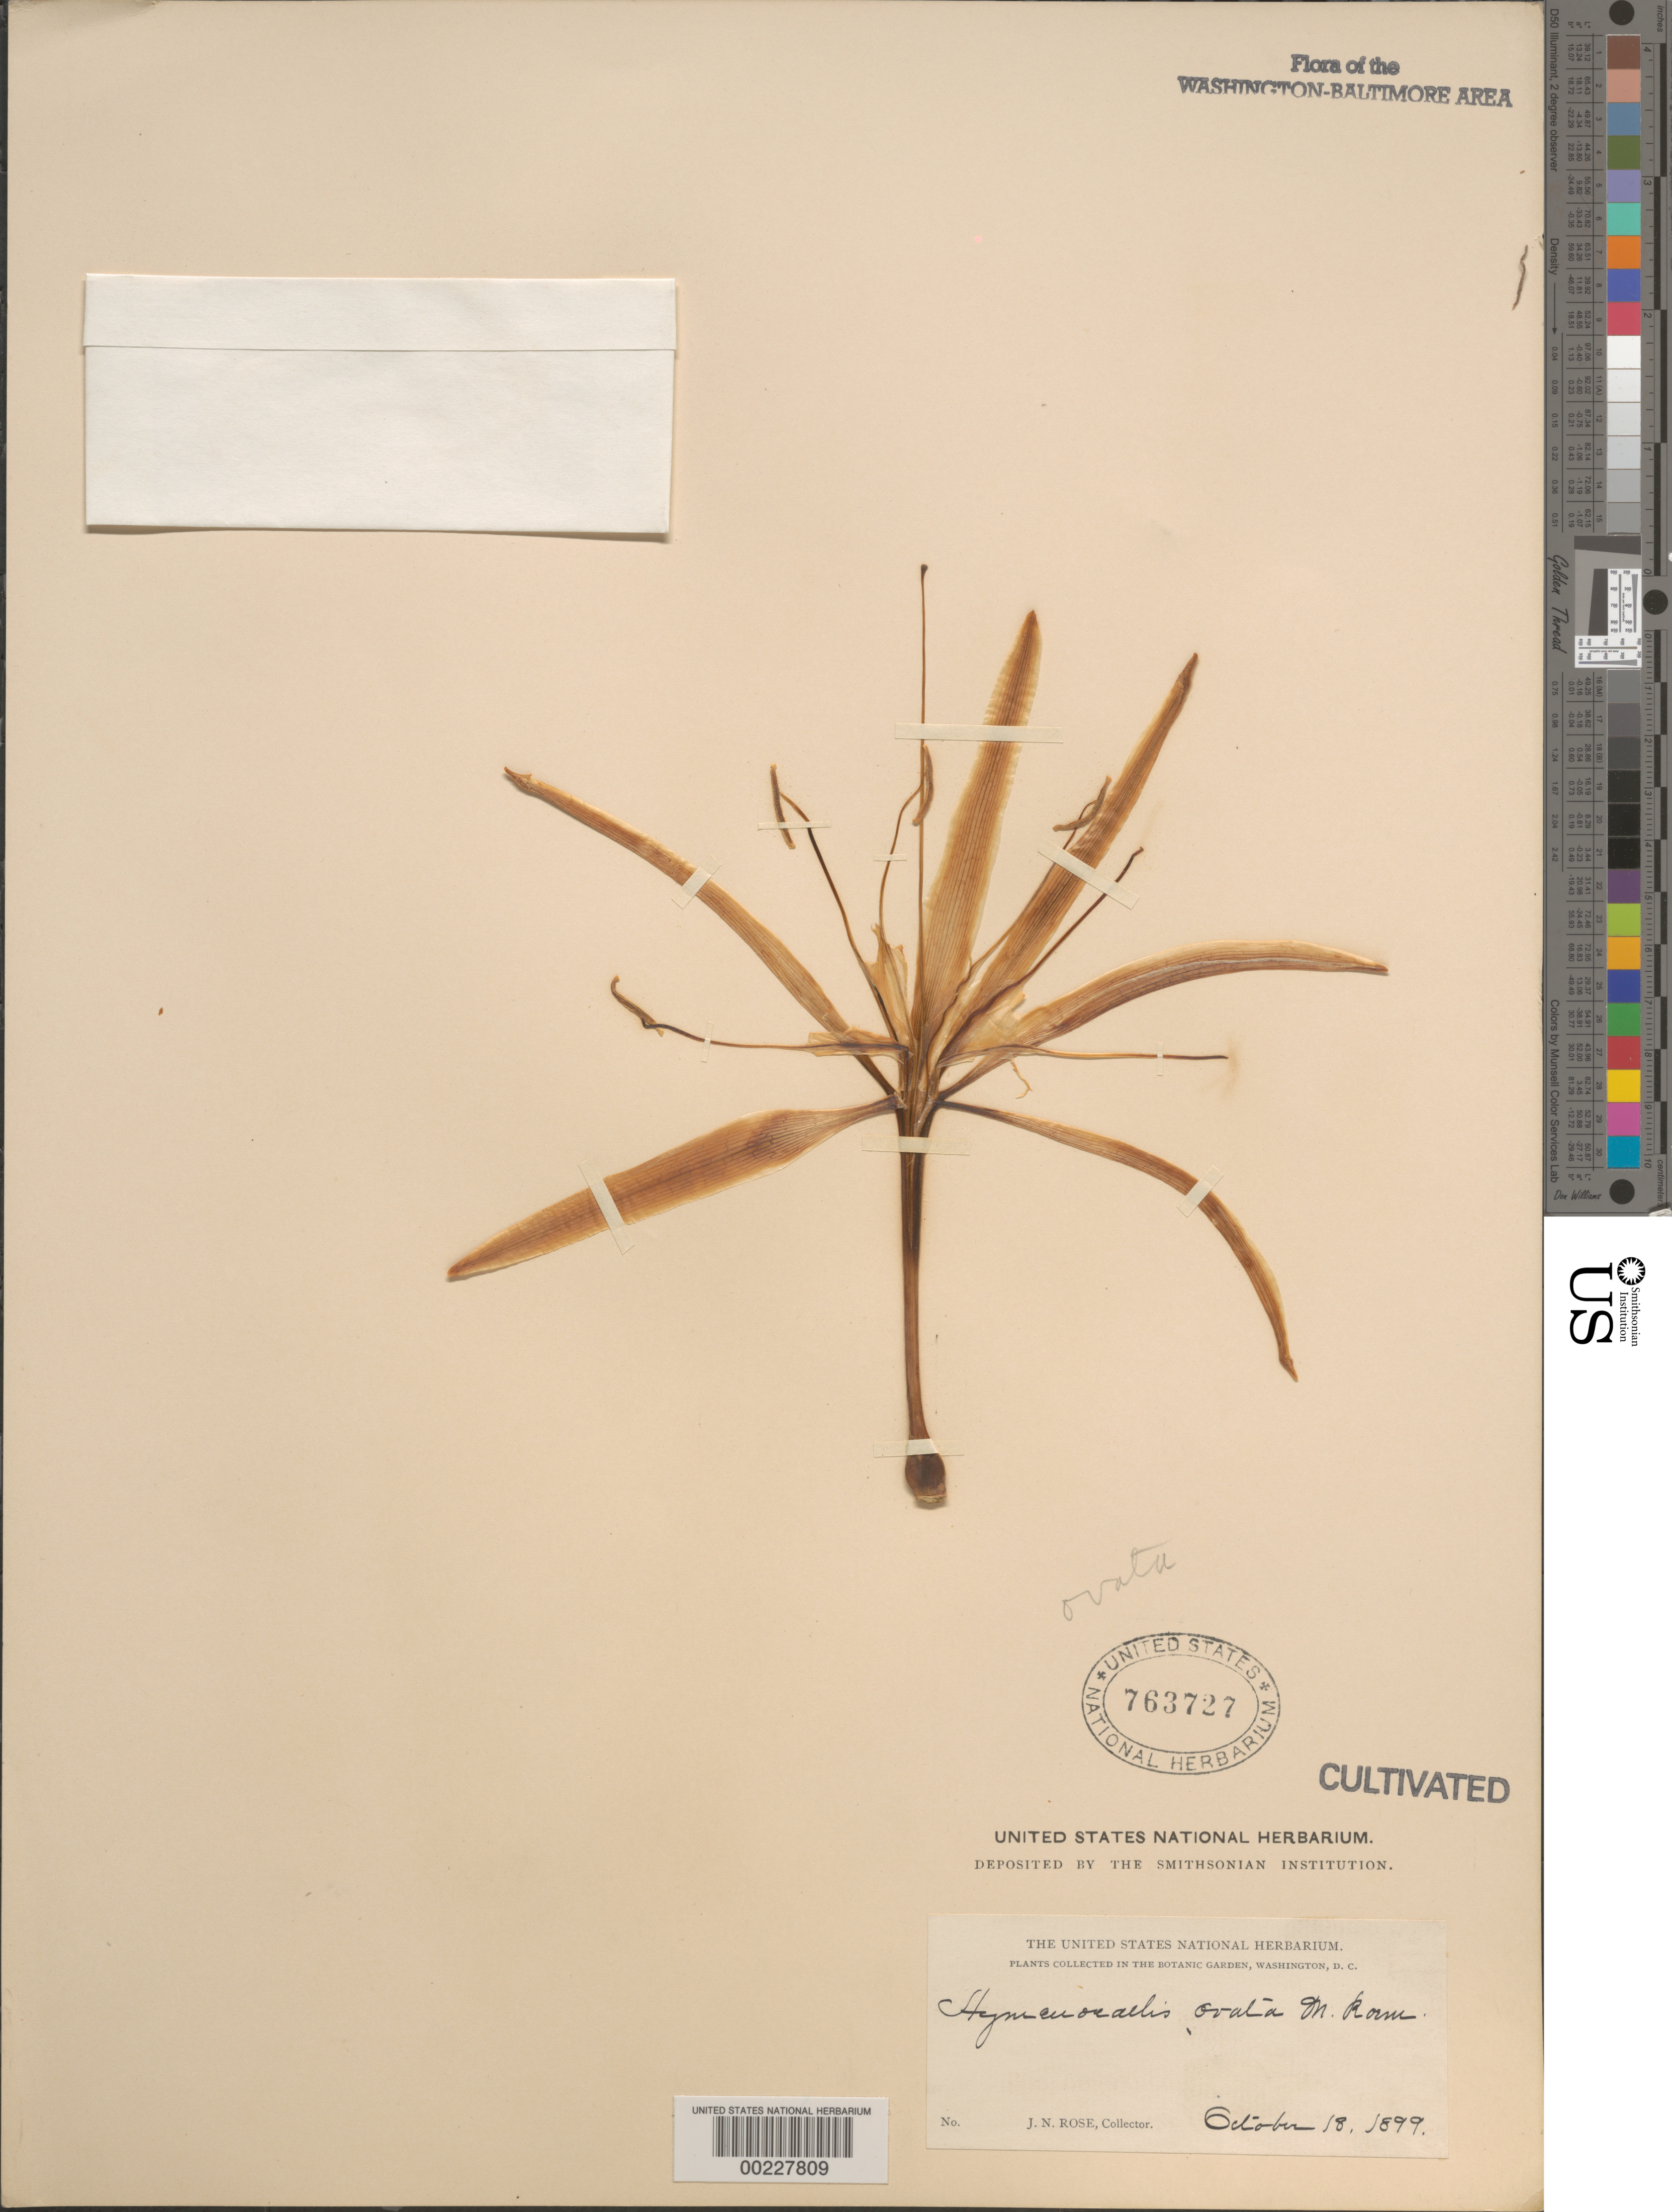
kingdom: Plantae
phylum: Tracheophyta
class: Liliopsida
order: Asparagales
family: Amaryllidaceae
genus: Hymenocallis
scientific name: Hymenocallis ovata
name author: (Mill.) M. Roem.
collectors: J. N. Rose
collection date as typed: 18 Oct 1899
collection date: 1899-10-18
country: United States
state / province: District of Columbia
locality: Botanical gardens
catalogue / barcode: US 763727